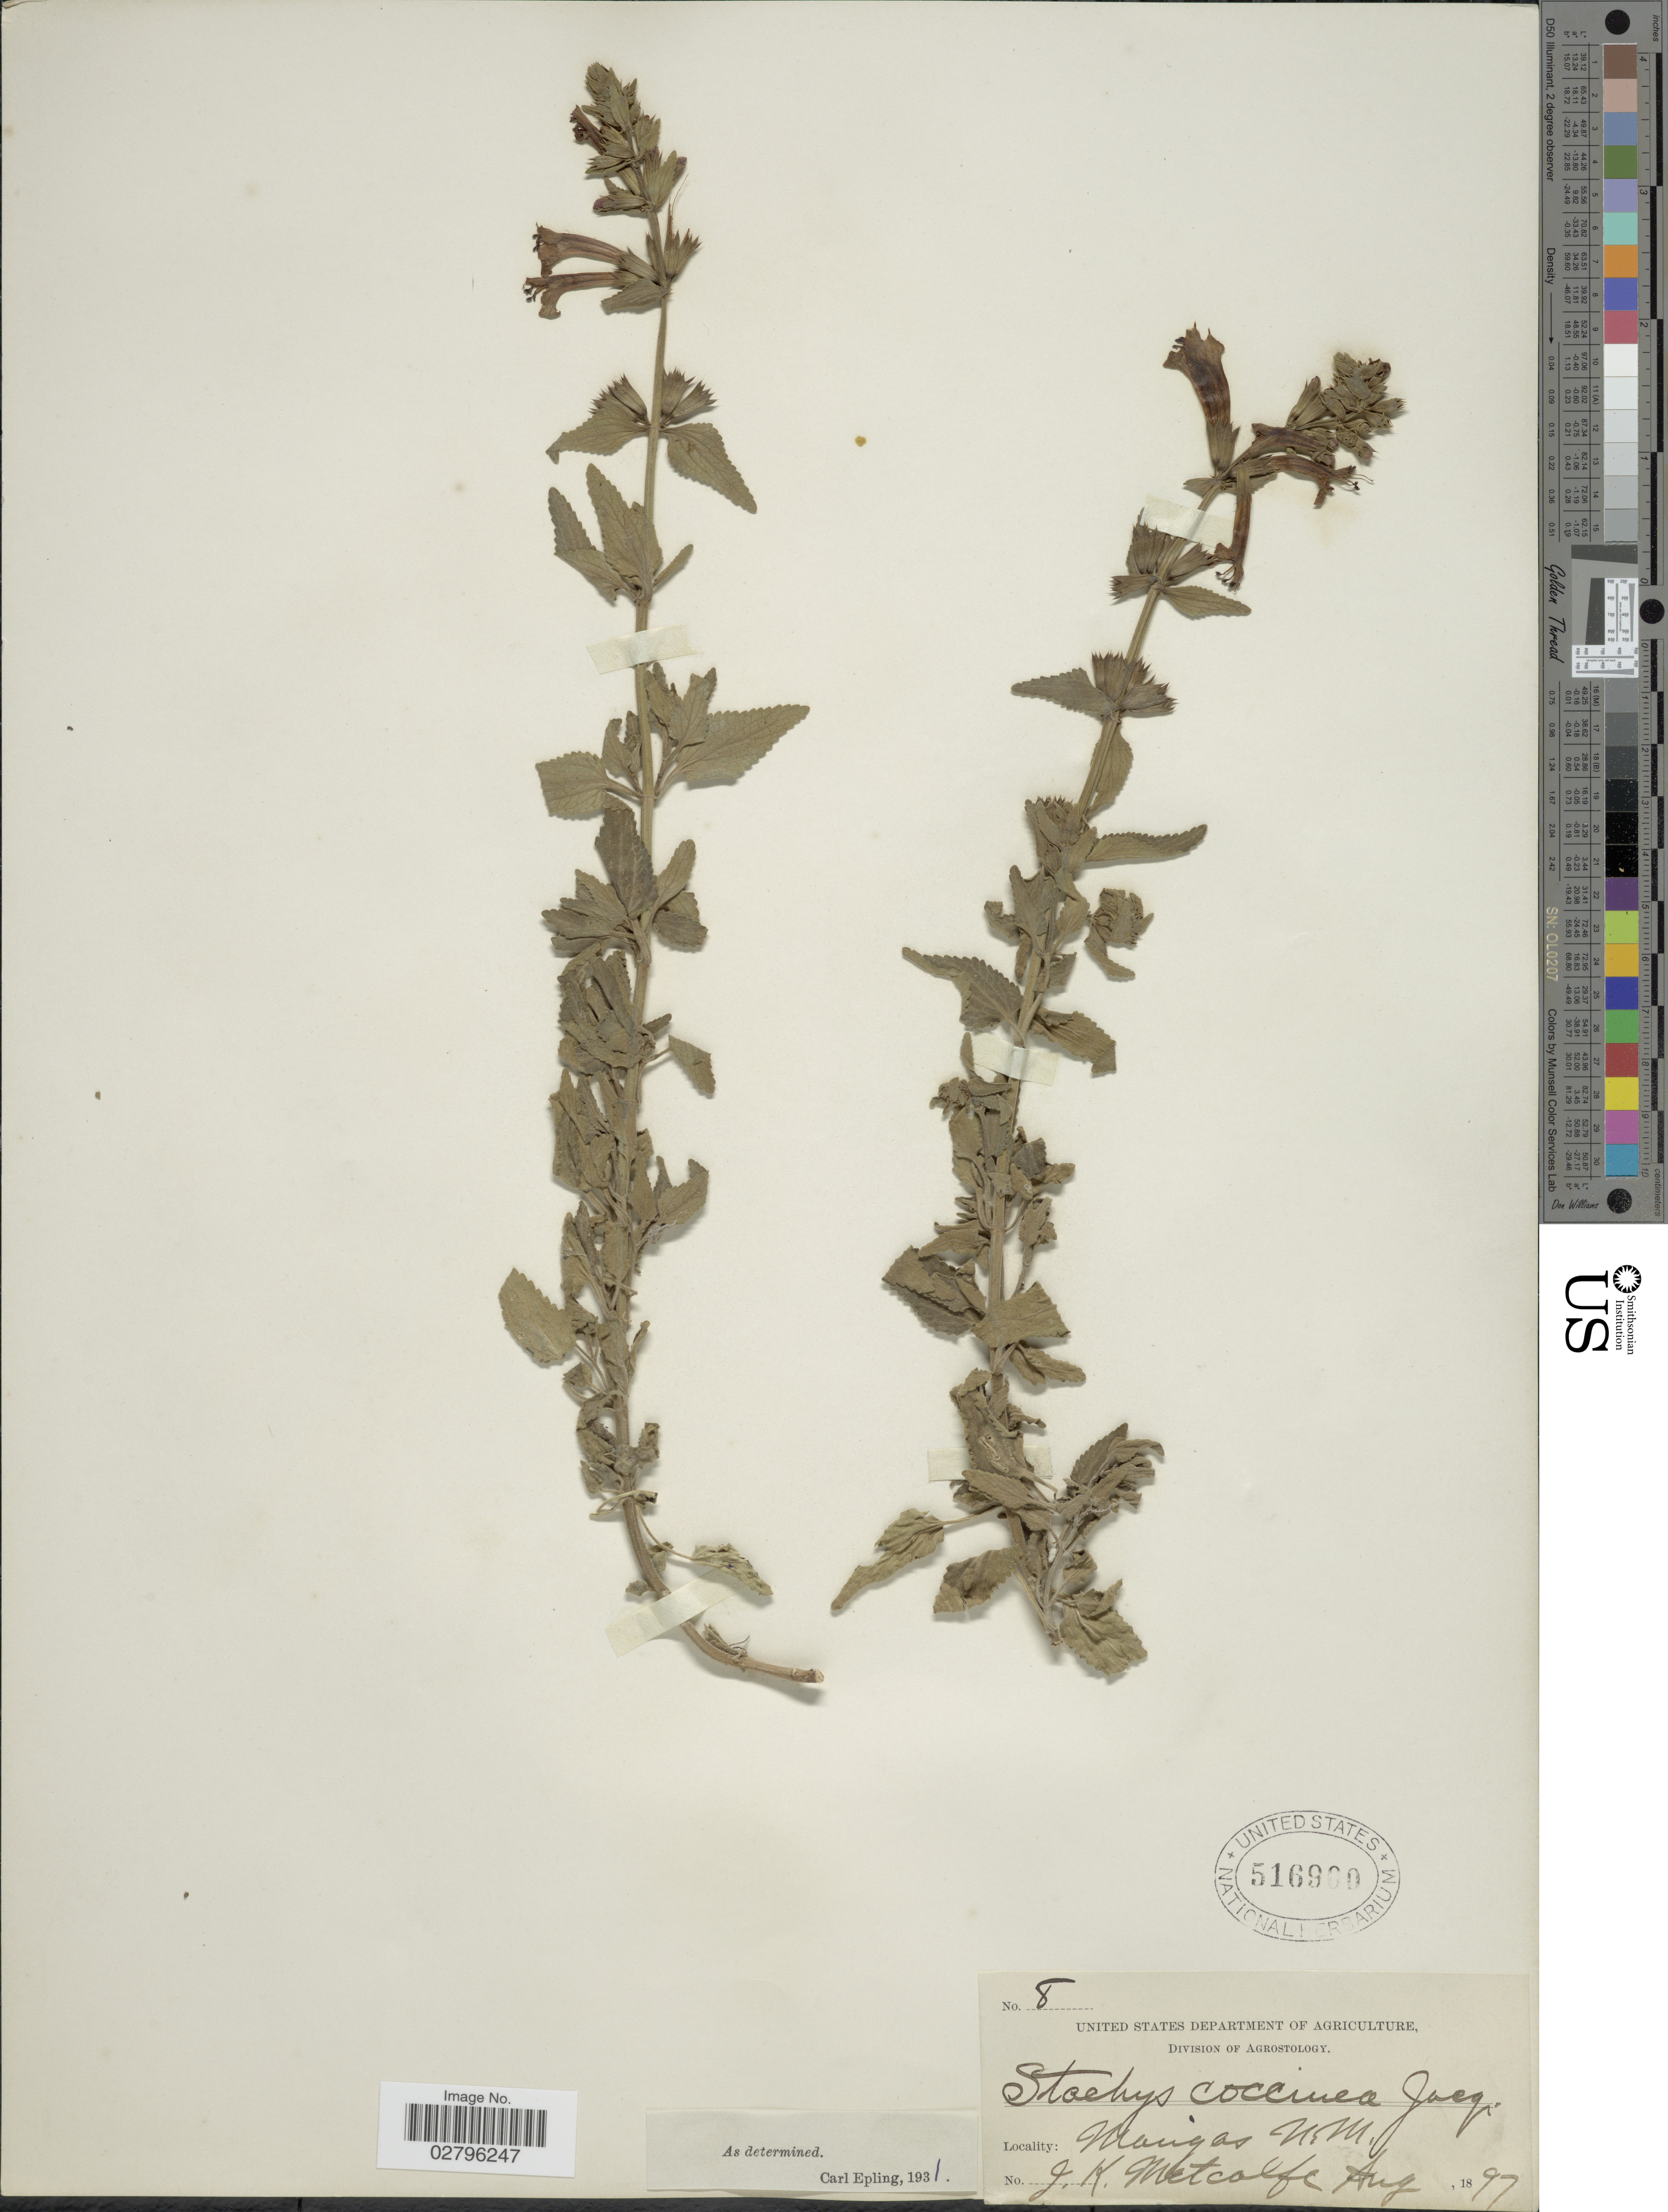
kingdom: Plantae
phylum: Tracheophyta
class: Magnoliopsida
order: Lamiales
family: Lamiaceae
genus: Stachys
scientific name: Stachys coccinea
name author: Ortega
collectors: J. Metcalfe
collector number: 8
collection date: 1897-08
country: United States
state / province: New Mexico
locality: Mangas. N.M.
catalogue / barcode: US 516960